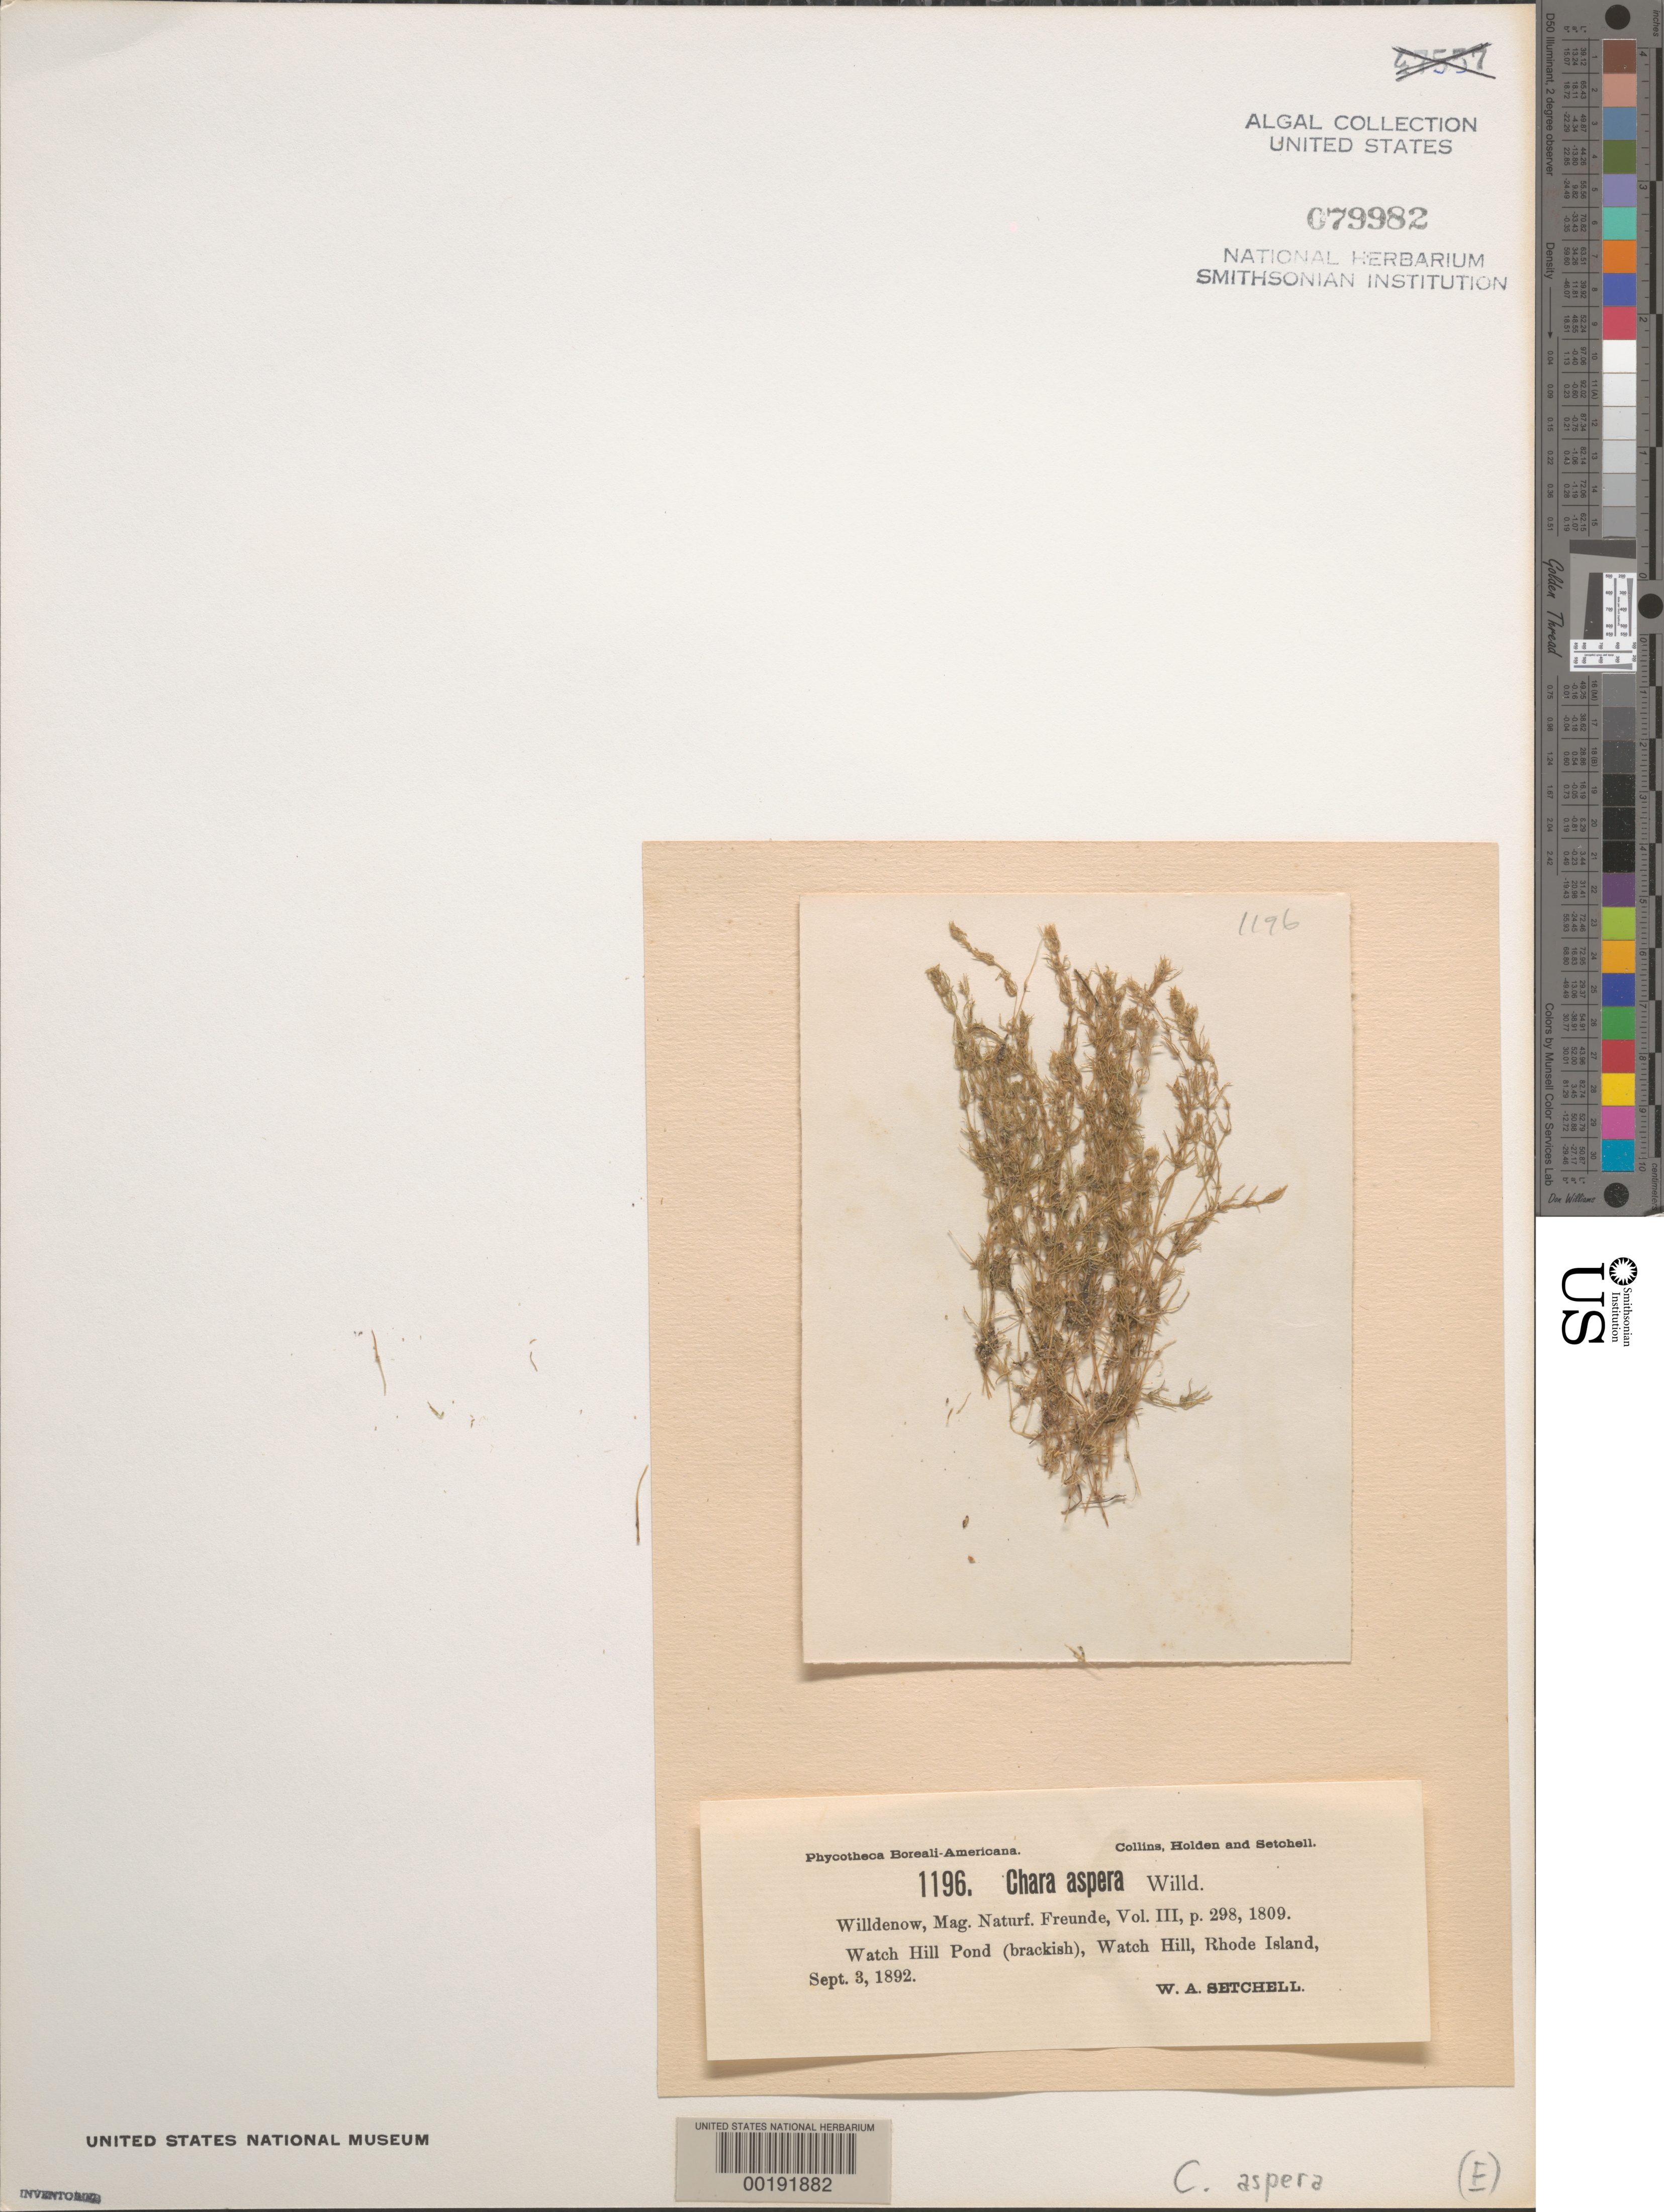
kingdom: Plantae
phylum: Charophyta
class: Charophyceae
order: Charales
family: Characeae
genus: Chara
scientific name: Chara aspera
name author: Willd.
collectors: W. Setchell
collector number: PB-A 1196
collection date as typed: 03 Sep 1892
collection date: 1892-09-03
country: United States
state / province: Rhode Island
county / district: Washington County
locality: Watch Hill Pond, Watch Hill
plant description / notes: Collins, Holden & Setchell, Phycotheca Boreali-Americana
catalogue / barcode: US 79982